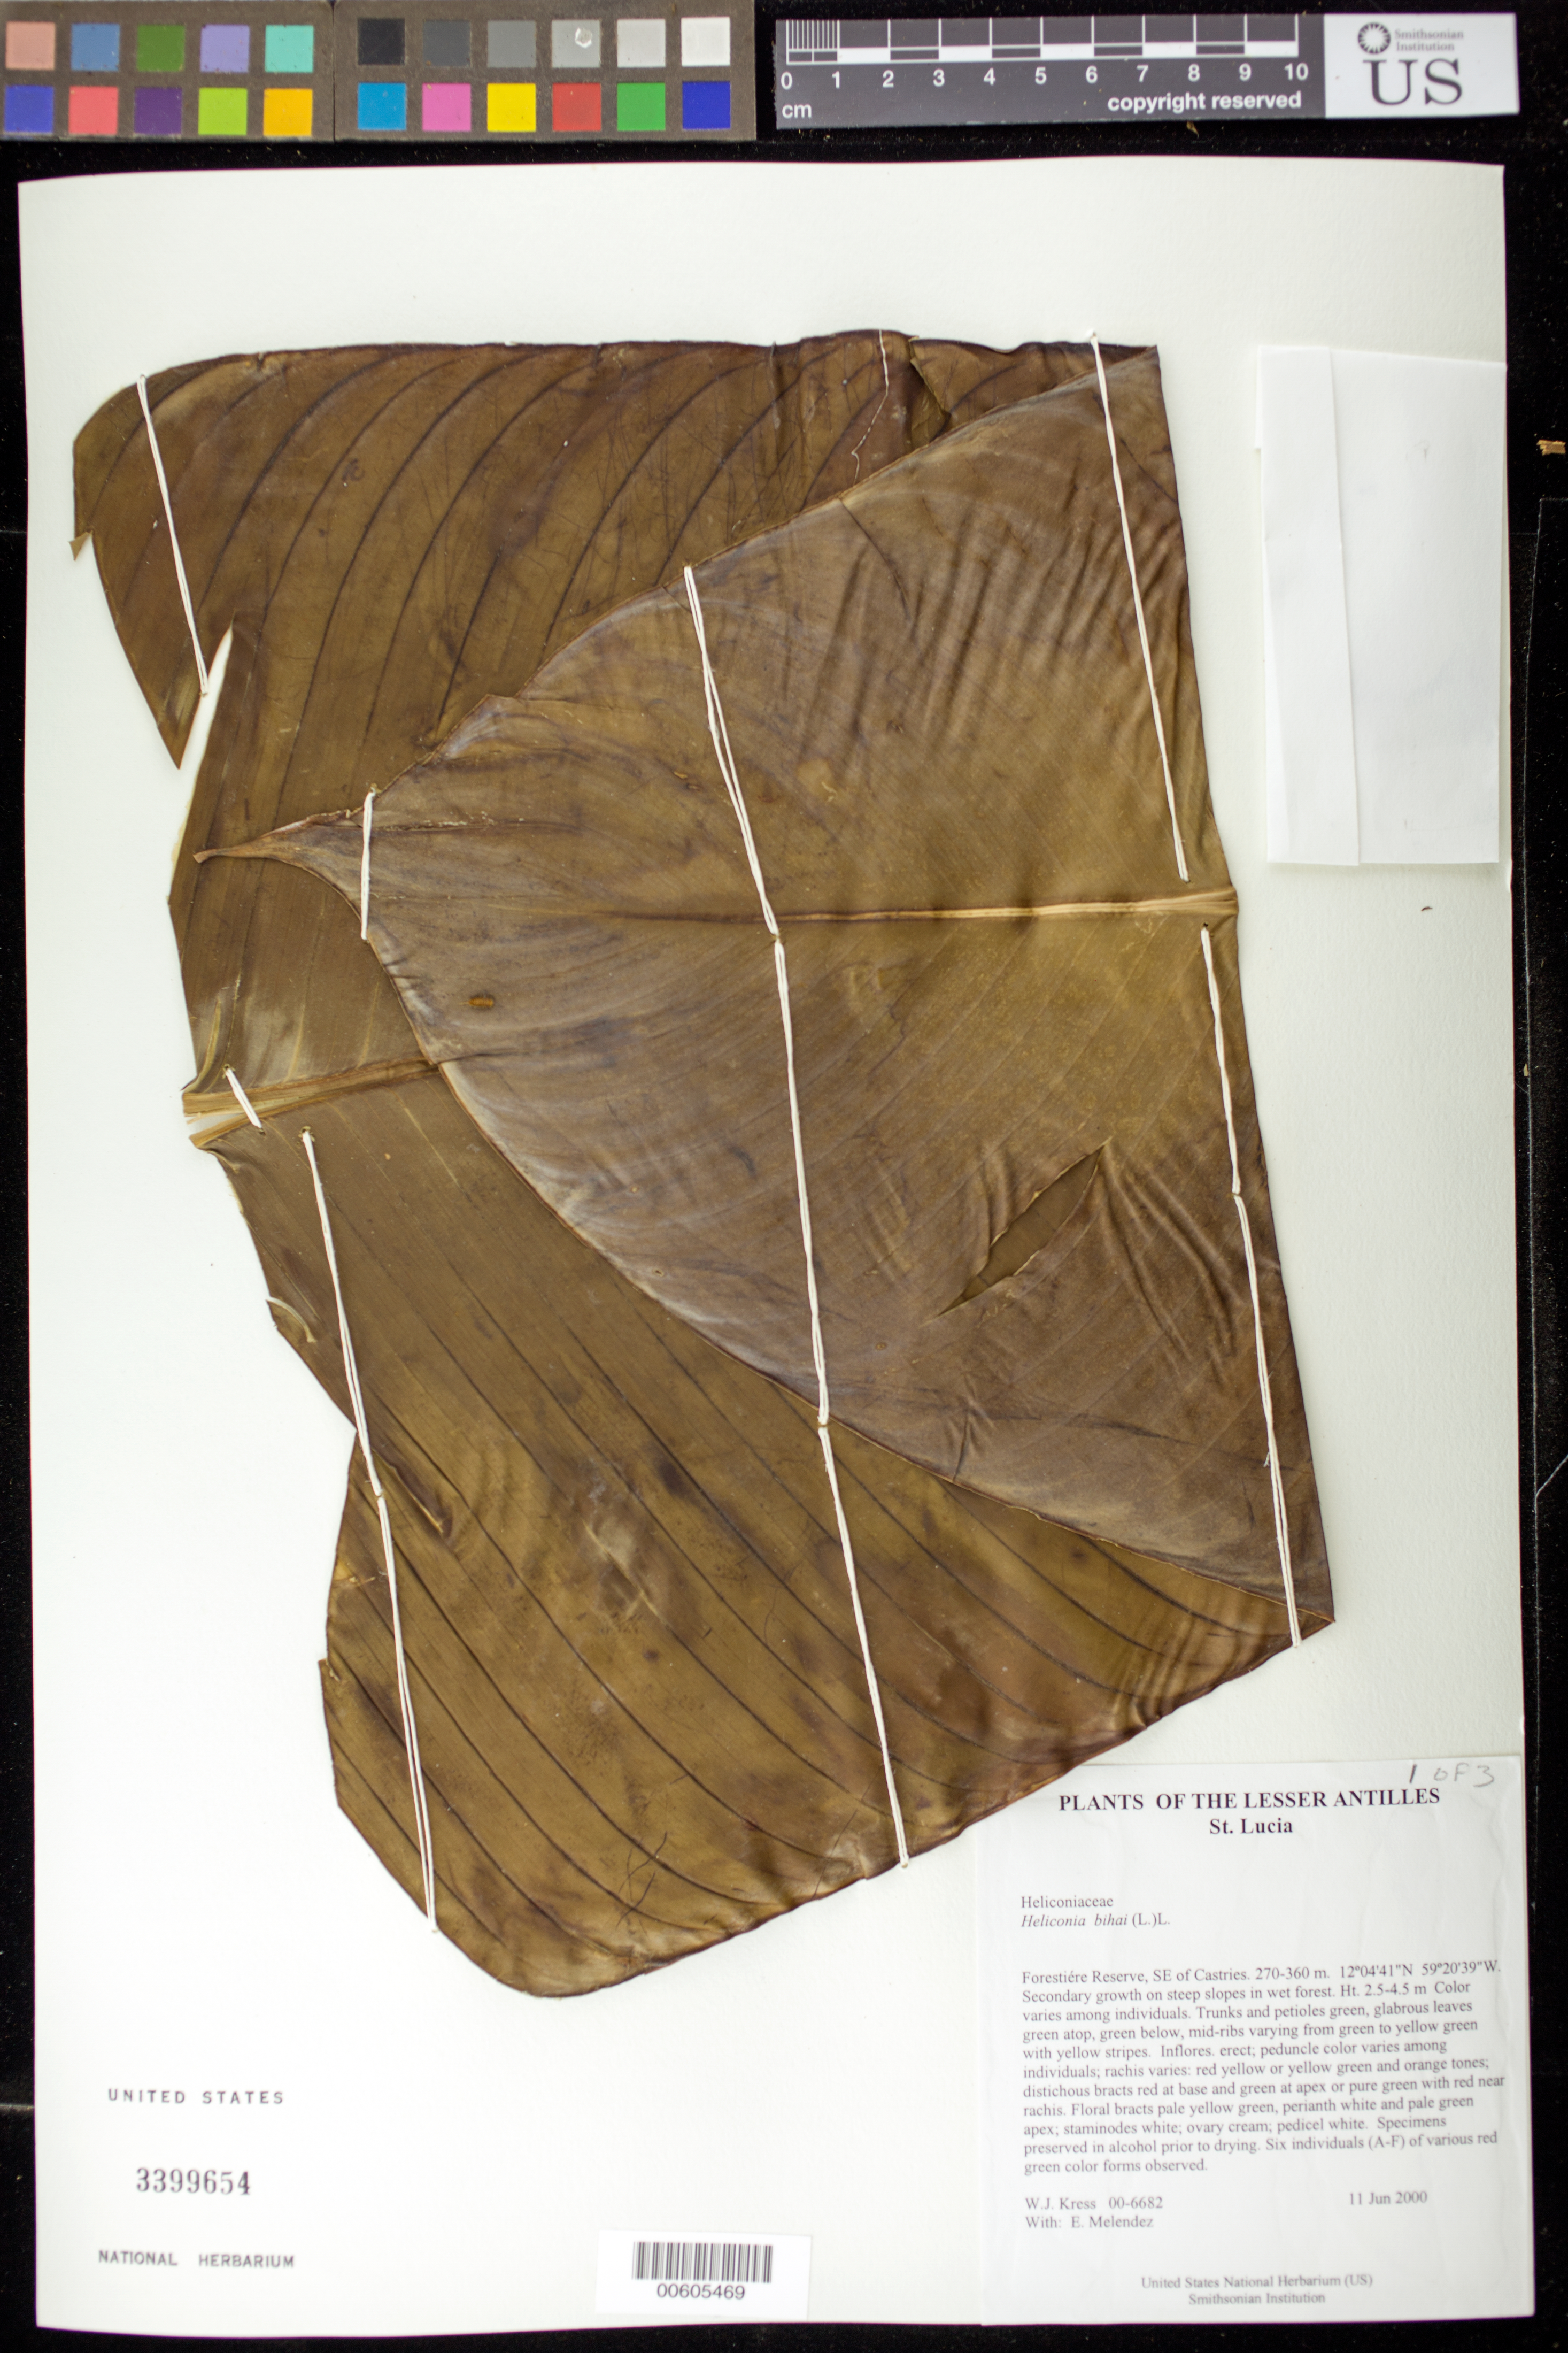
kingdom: Plantae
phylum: Tracheophyta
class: Liliopsida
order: Zingiberales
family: Heliconiaceae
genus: Heliconia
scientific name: Heliconia bihai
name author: (L.) L.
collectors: W. J. Kress, E. Meléndez & E. Temeles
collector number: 00-6682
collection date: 2000-06-11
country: St. Lucia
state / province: Castries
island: St. Lucia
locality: Forestiére Reserve, SE of Castries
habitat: Secondary growth on steep slopes in wet forest.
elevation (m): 270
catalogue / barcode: US 3399654